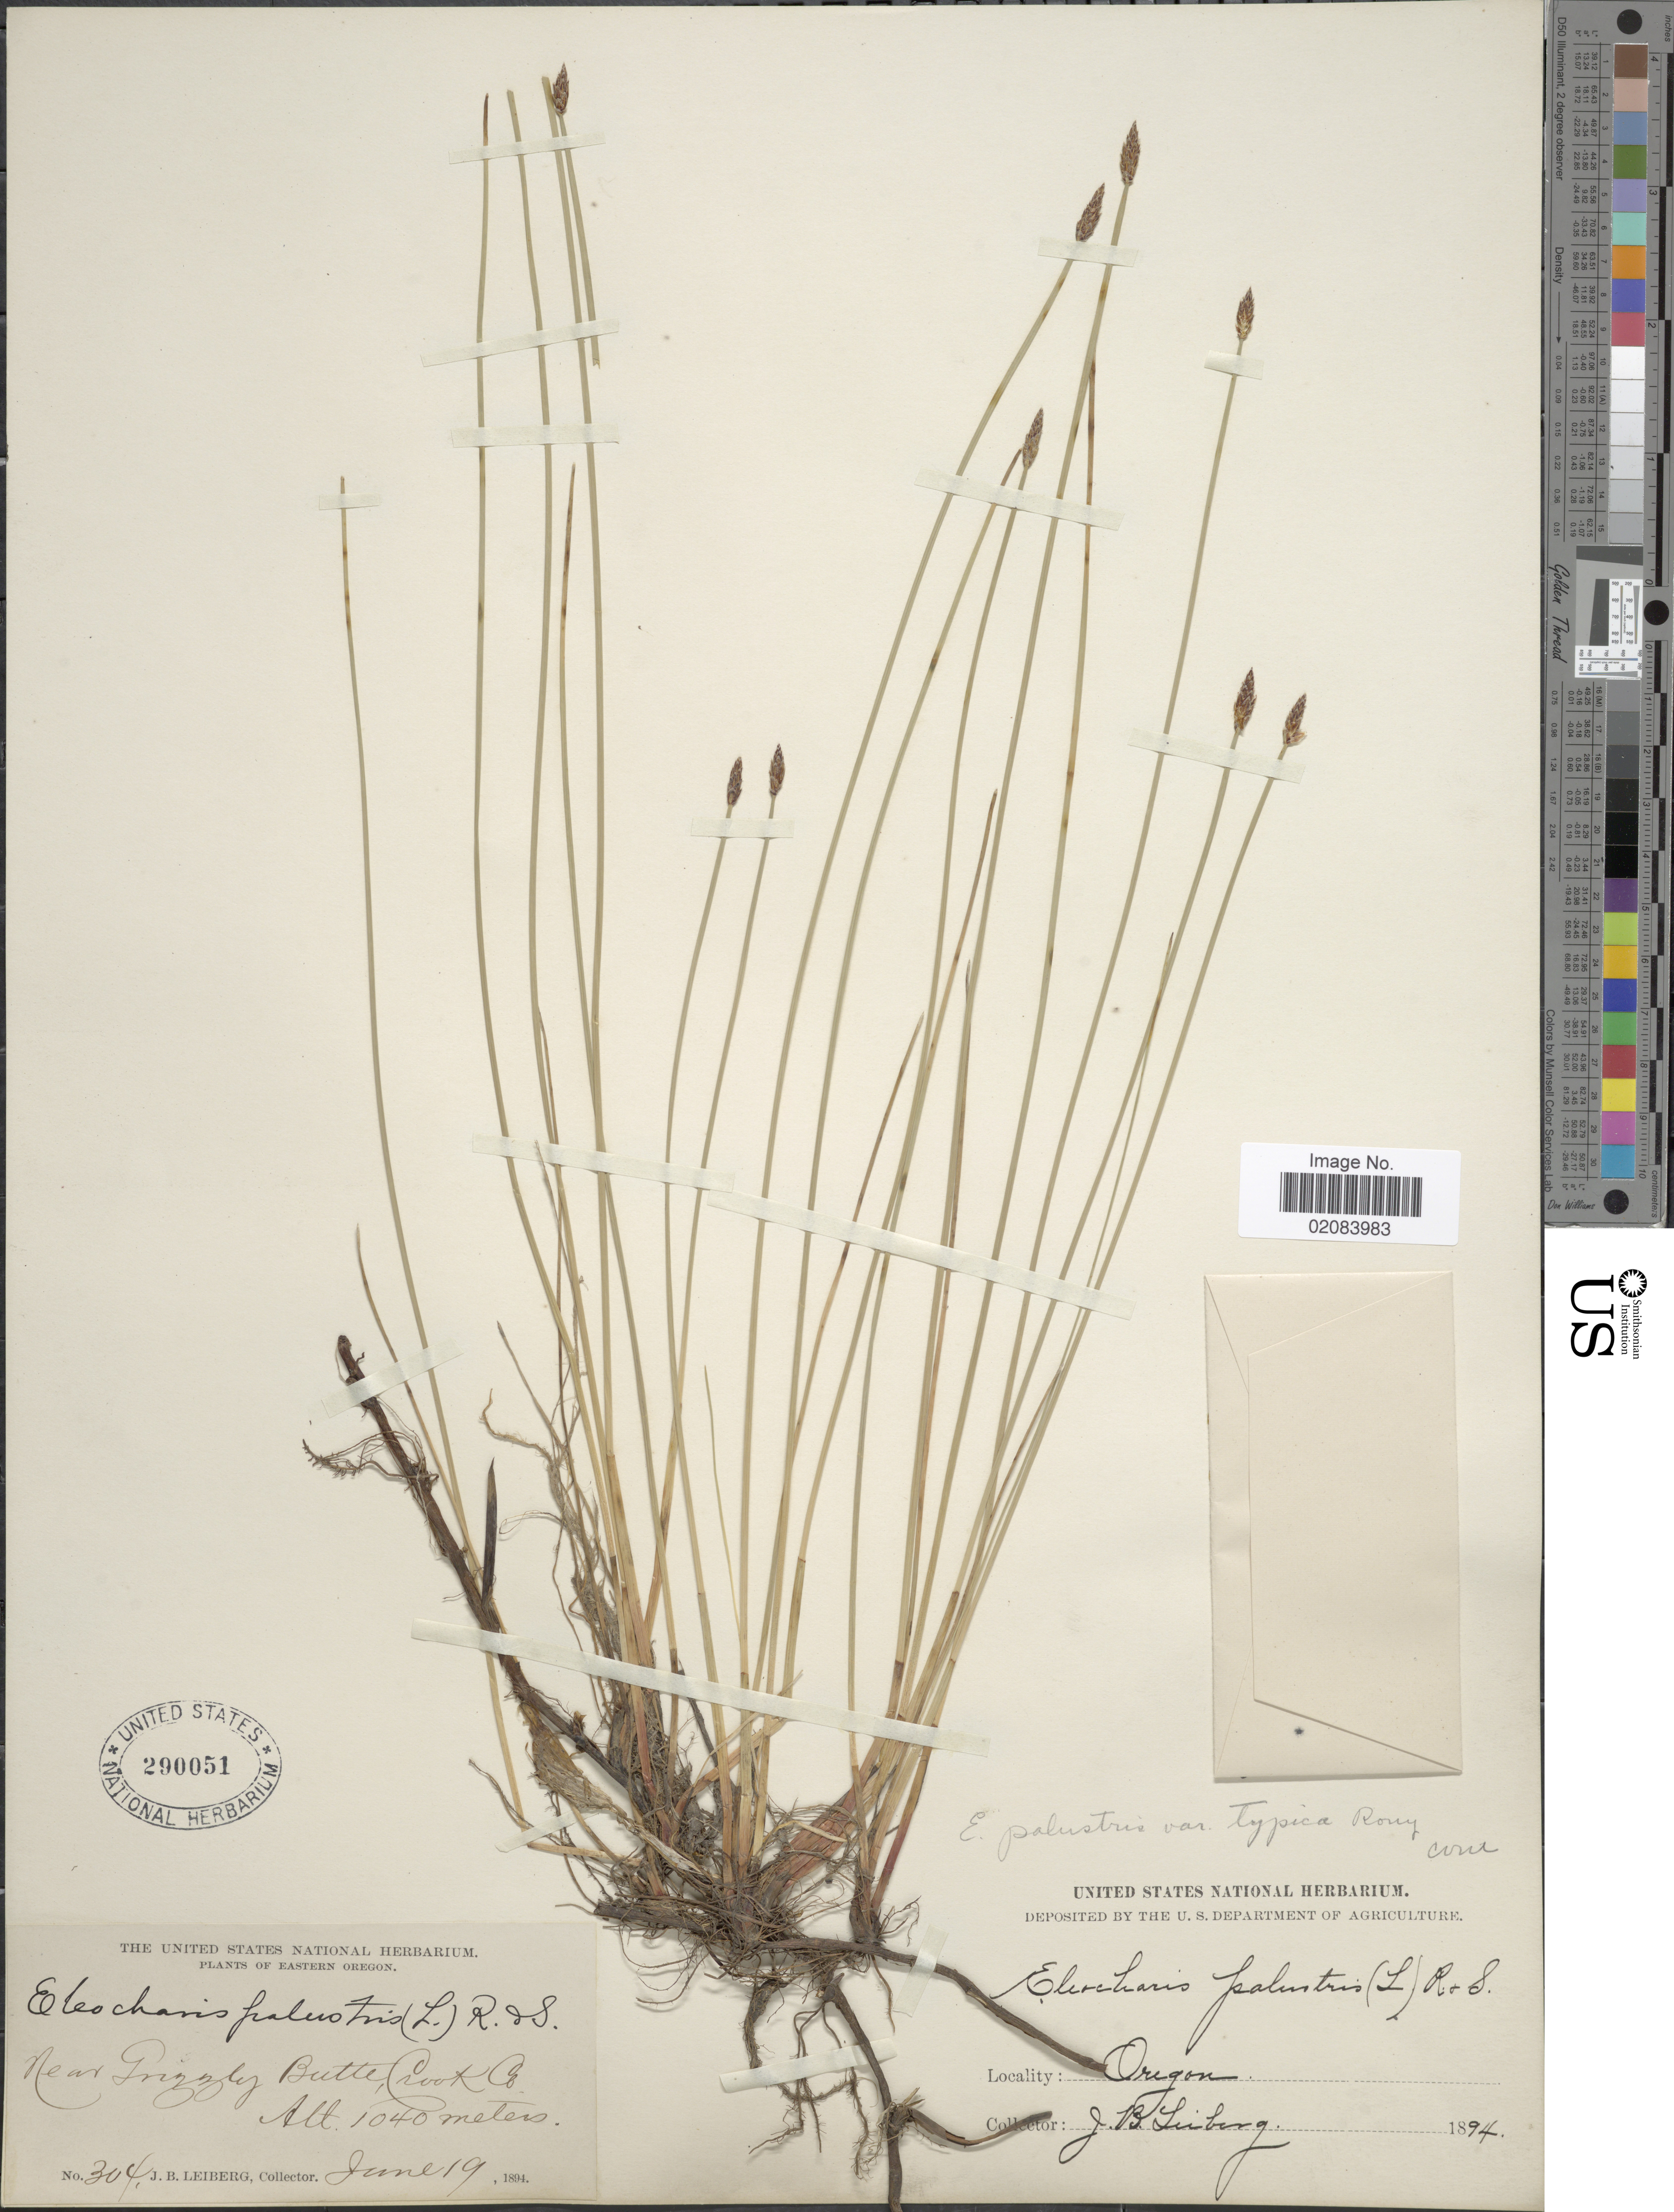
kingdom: Plantae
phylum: Tracheophyta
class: Liliopsida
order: Poales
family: Cyperaceae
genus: Eleocharis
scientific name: Eleocharis palustris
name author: (L.) Roem. & Schult.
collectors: J. B. Leiberg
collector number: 304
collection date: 1894-06-19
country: United States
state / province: Oregon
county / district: Crook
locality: Eastern Oregon, Near Prizzly Butte, Crook Co.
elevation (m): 1040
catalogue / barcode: US 290051